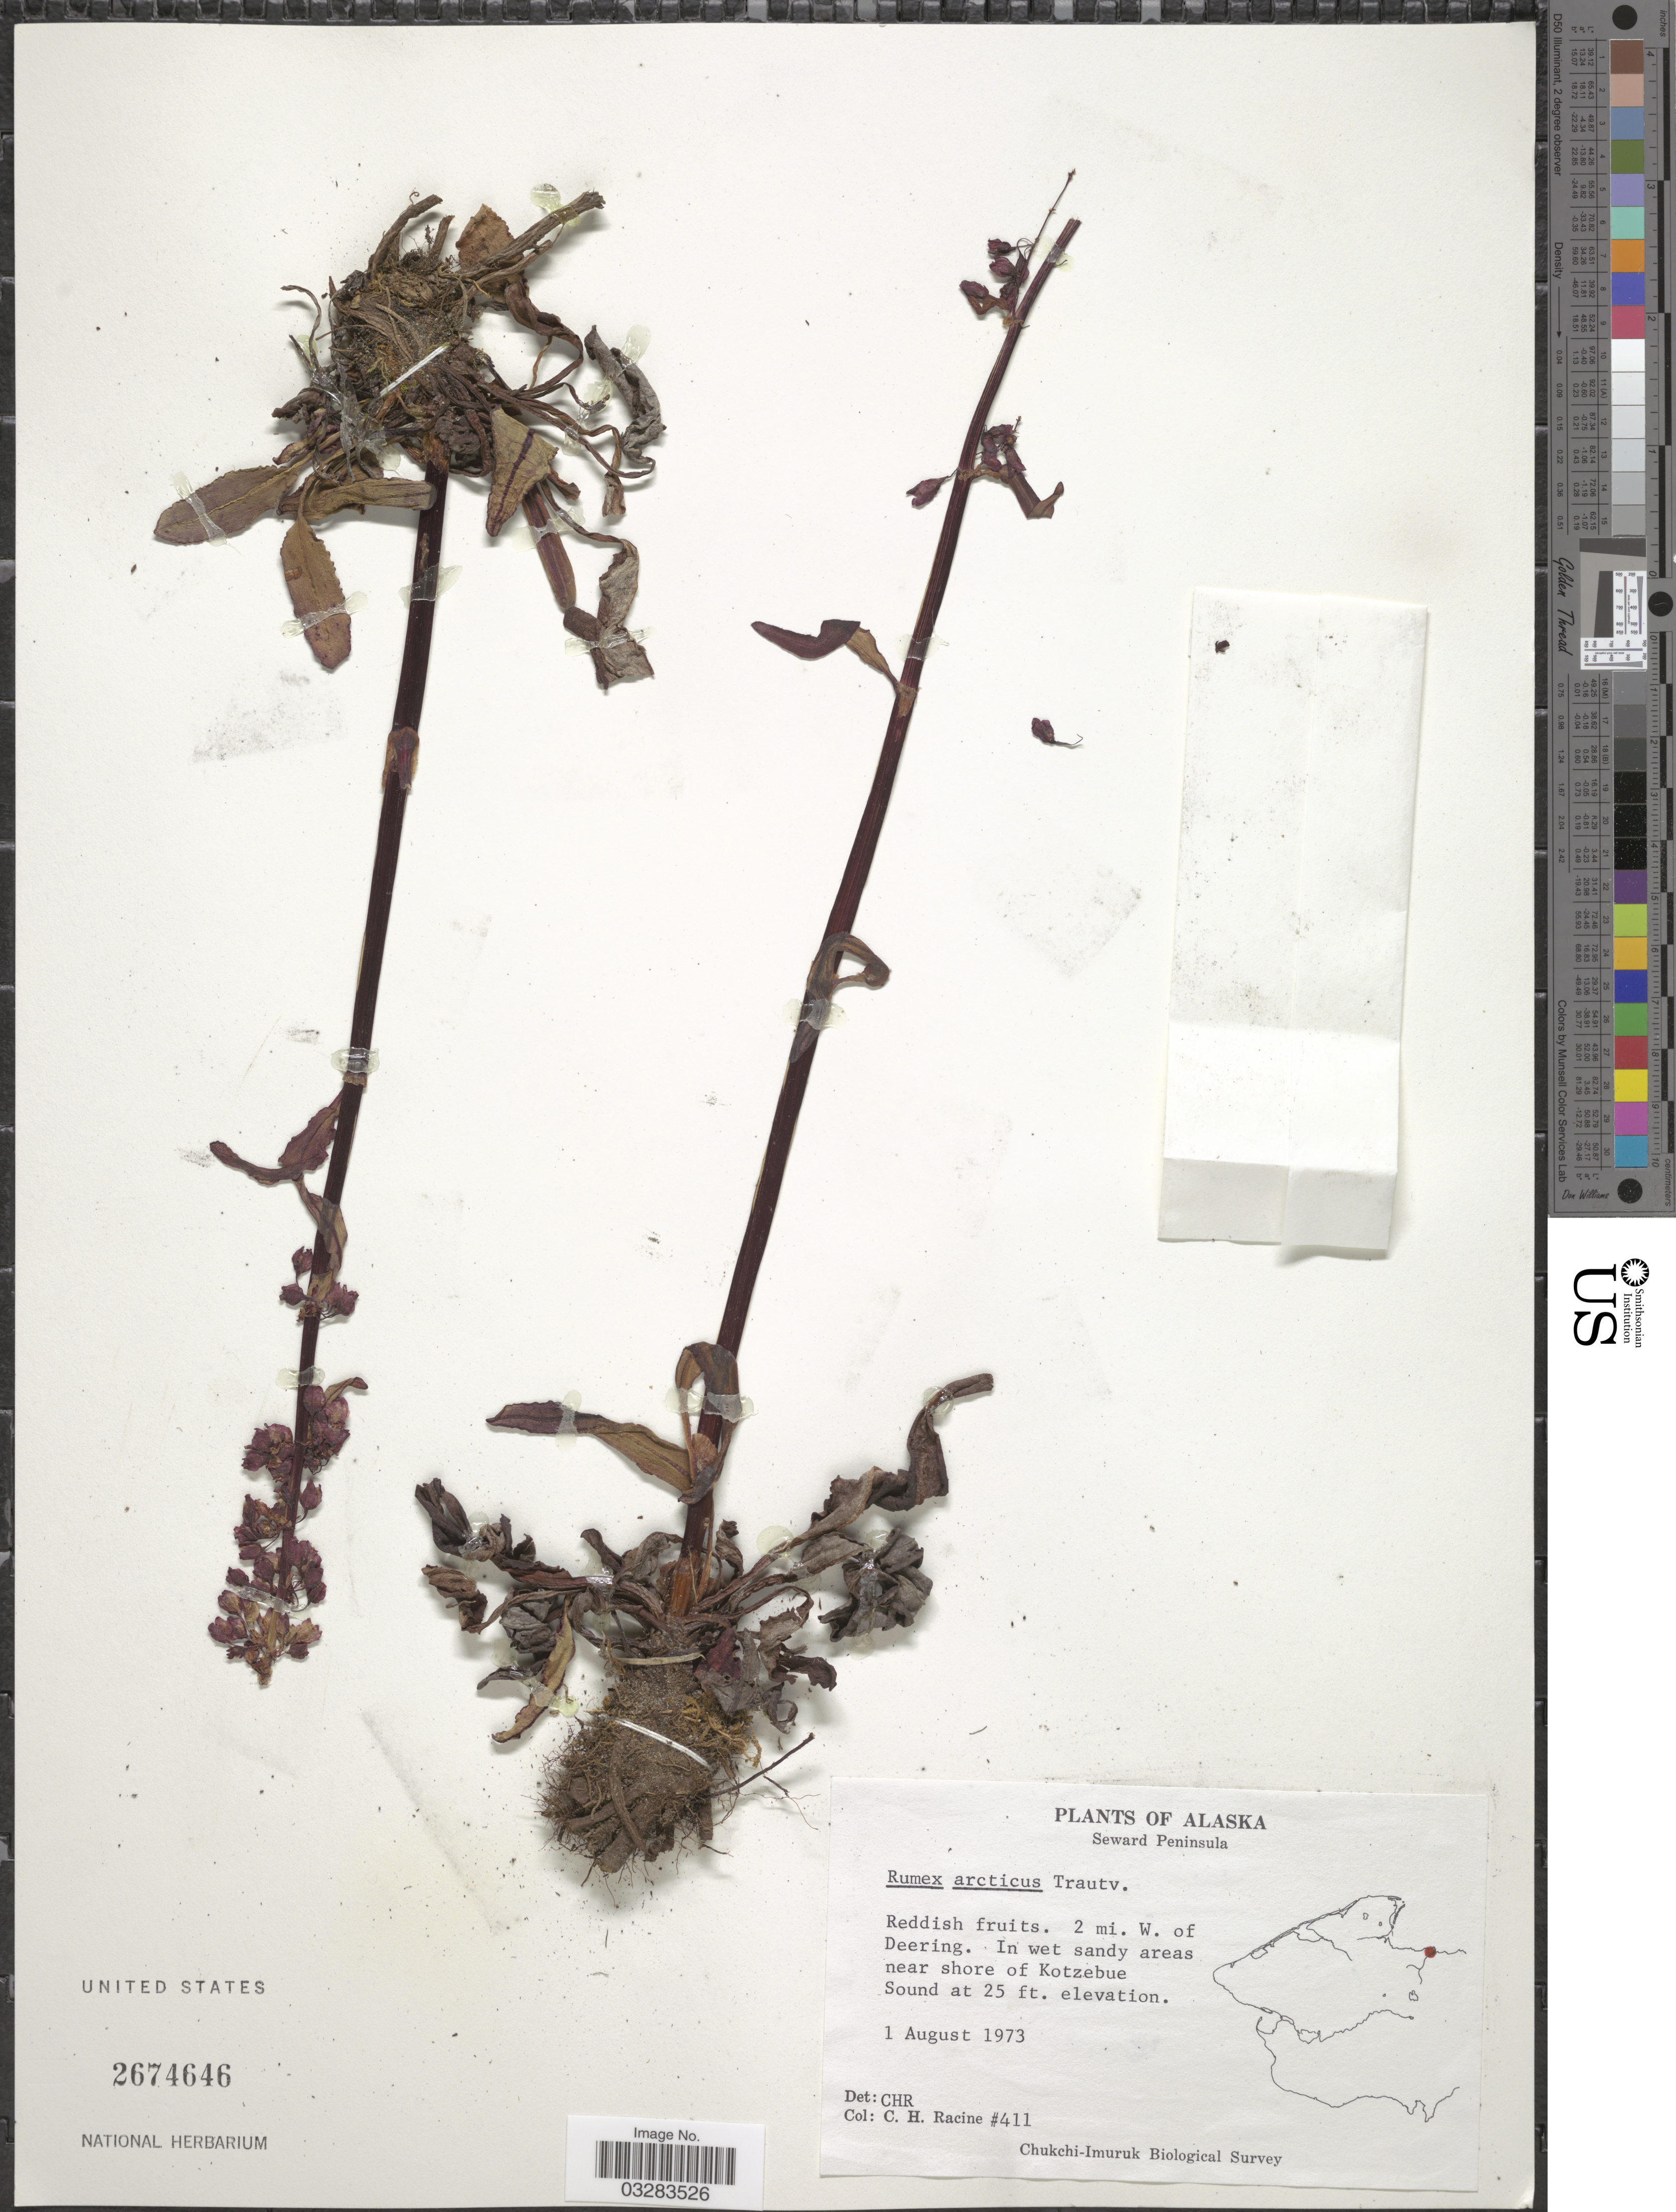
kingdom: Plantae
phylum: Tracheophyta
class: Magnoliopsida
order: Caryophyllales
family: Polygonaceae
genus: Rumex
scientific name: Rumex arcticus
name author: Trautv.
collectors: C. Racine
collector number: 411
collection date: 1973-08-01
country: United States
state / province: Alaska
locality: Seward Peninsula. 2 mi. W. of Deering. Near shore of Kotzebue Sound.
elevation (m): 8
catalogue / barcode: US 2674646